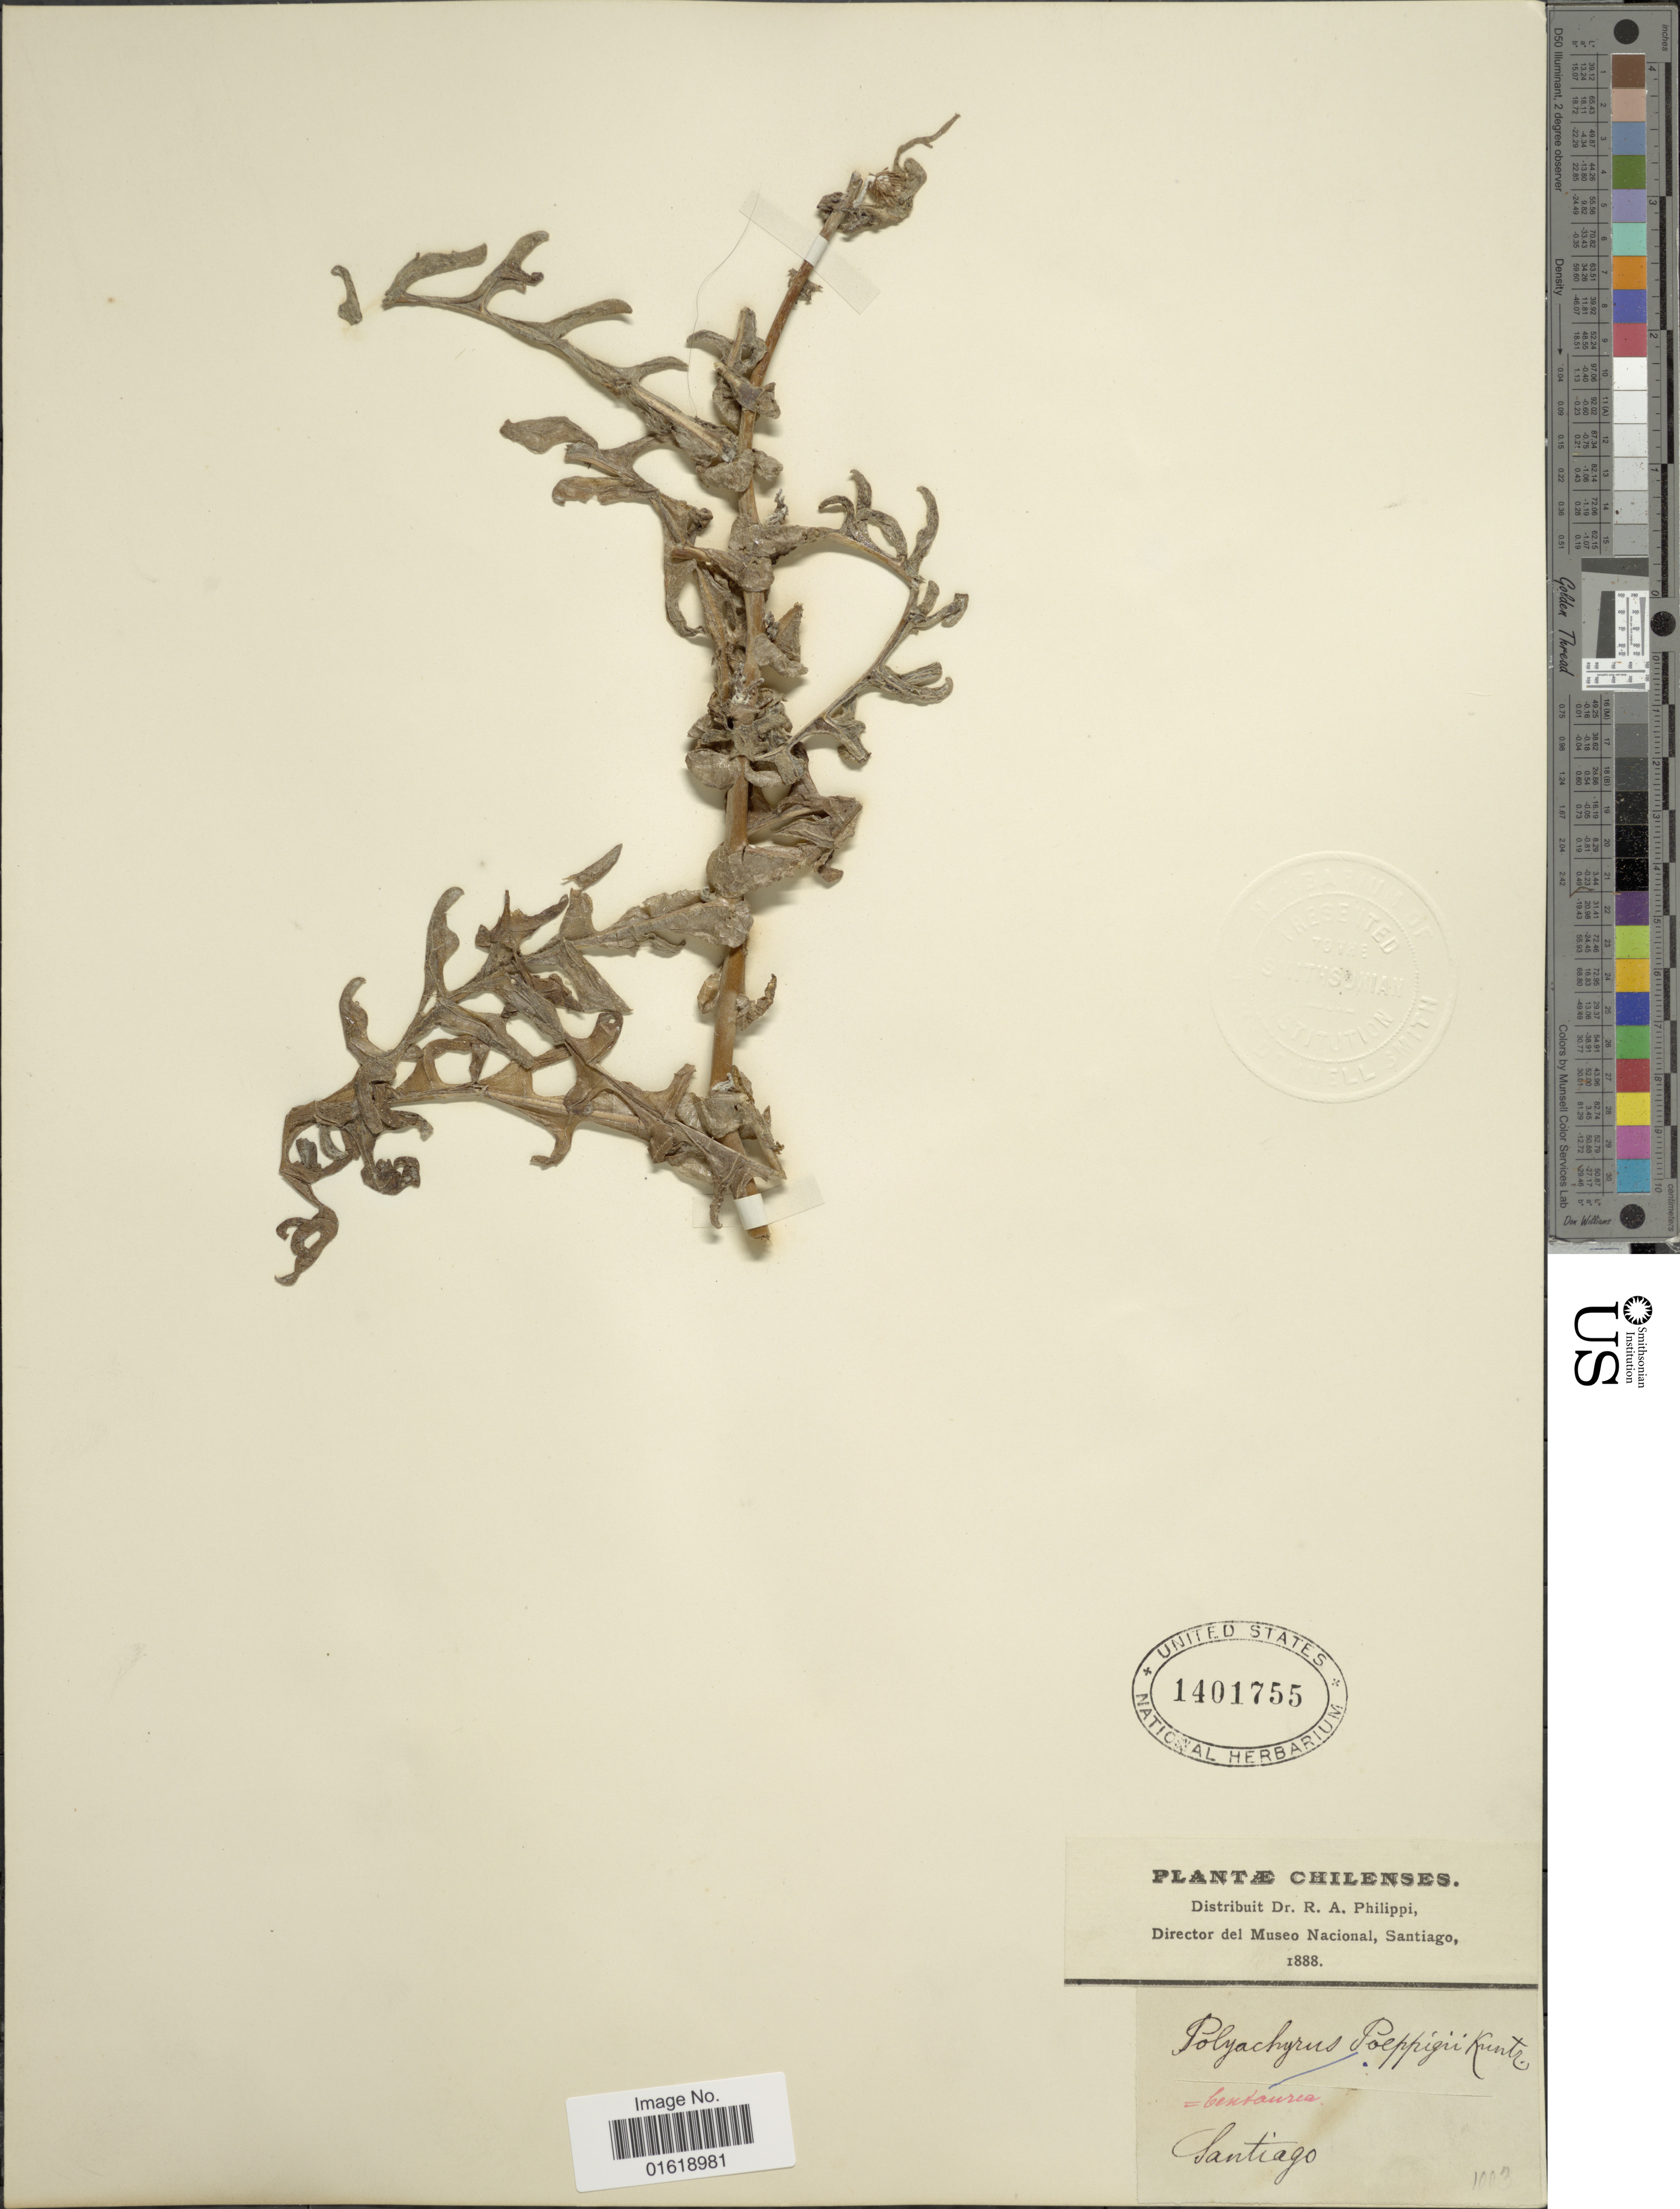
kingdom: Plantae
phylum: Tracheophyta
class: Magnoliopsida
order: Asterales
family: Asteraceae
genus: Polyachyrus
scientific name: Polyachyrus poeppigii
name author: Kunze ex Less.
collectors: R. A. Philippi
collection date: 1888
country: Chile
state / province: Región Metropolitana (RM)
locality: Santiago.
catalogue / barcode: US 1401755